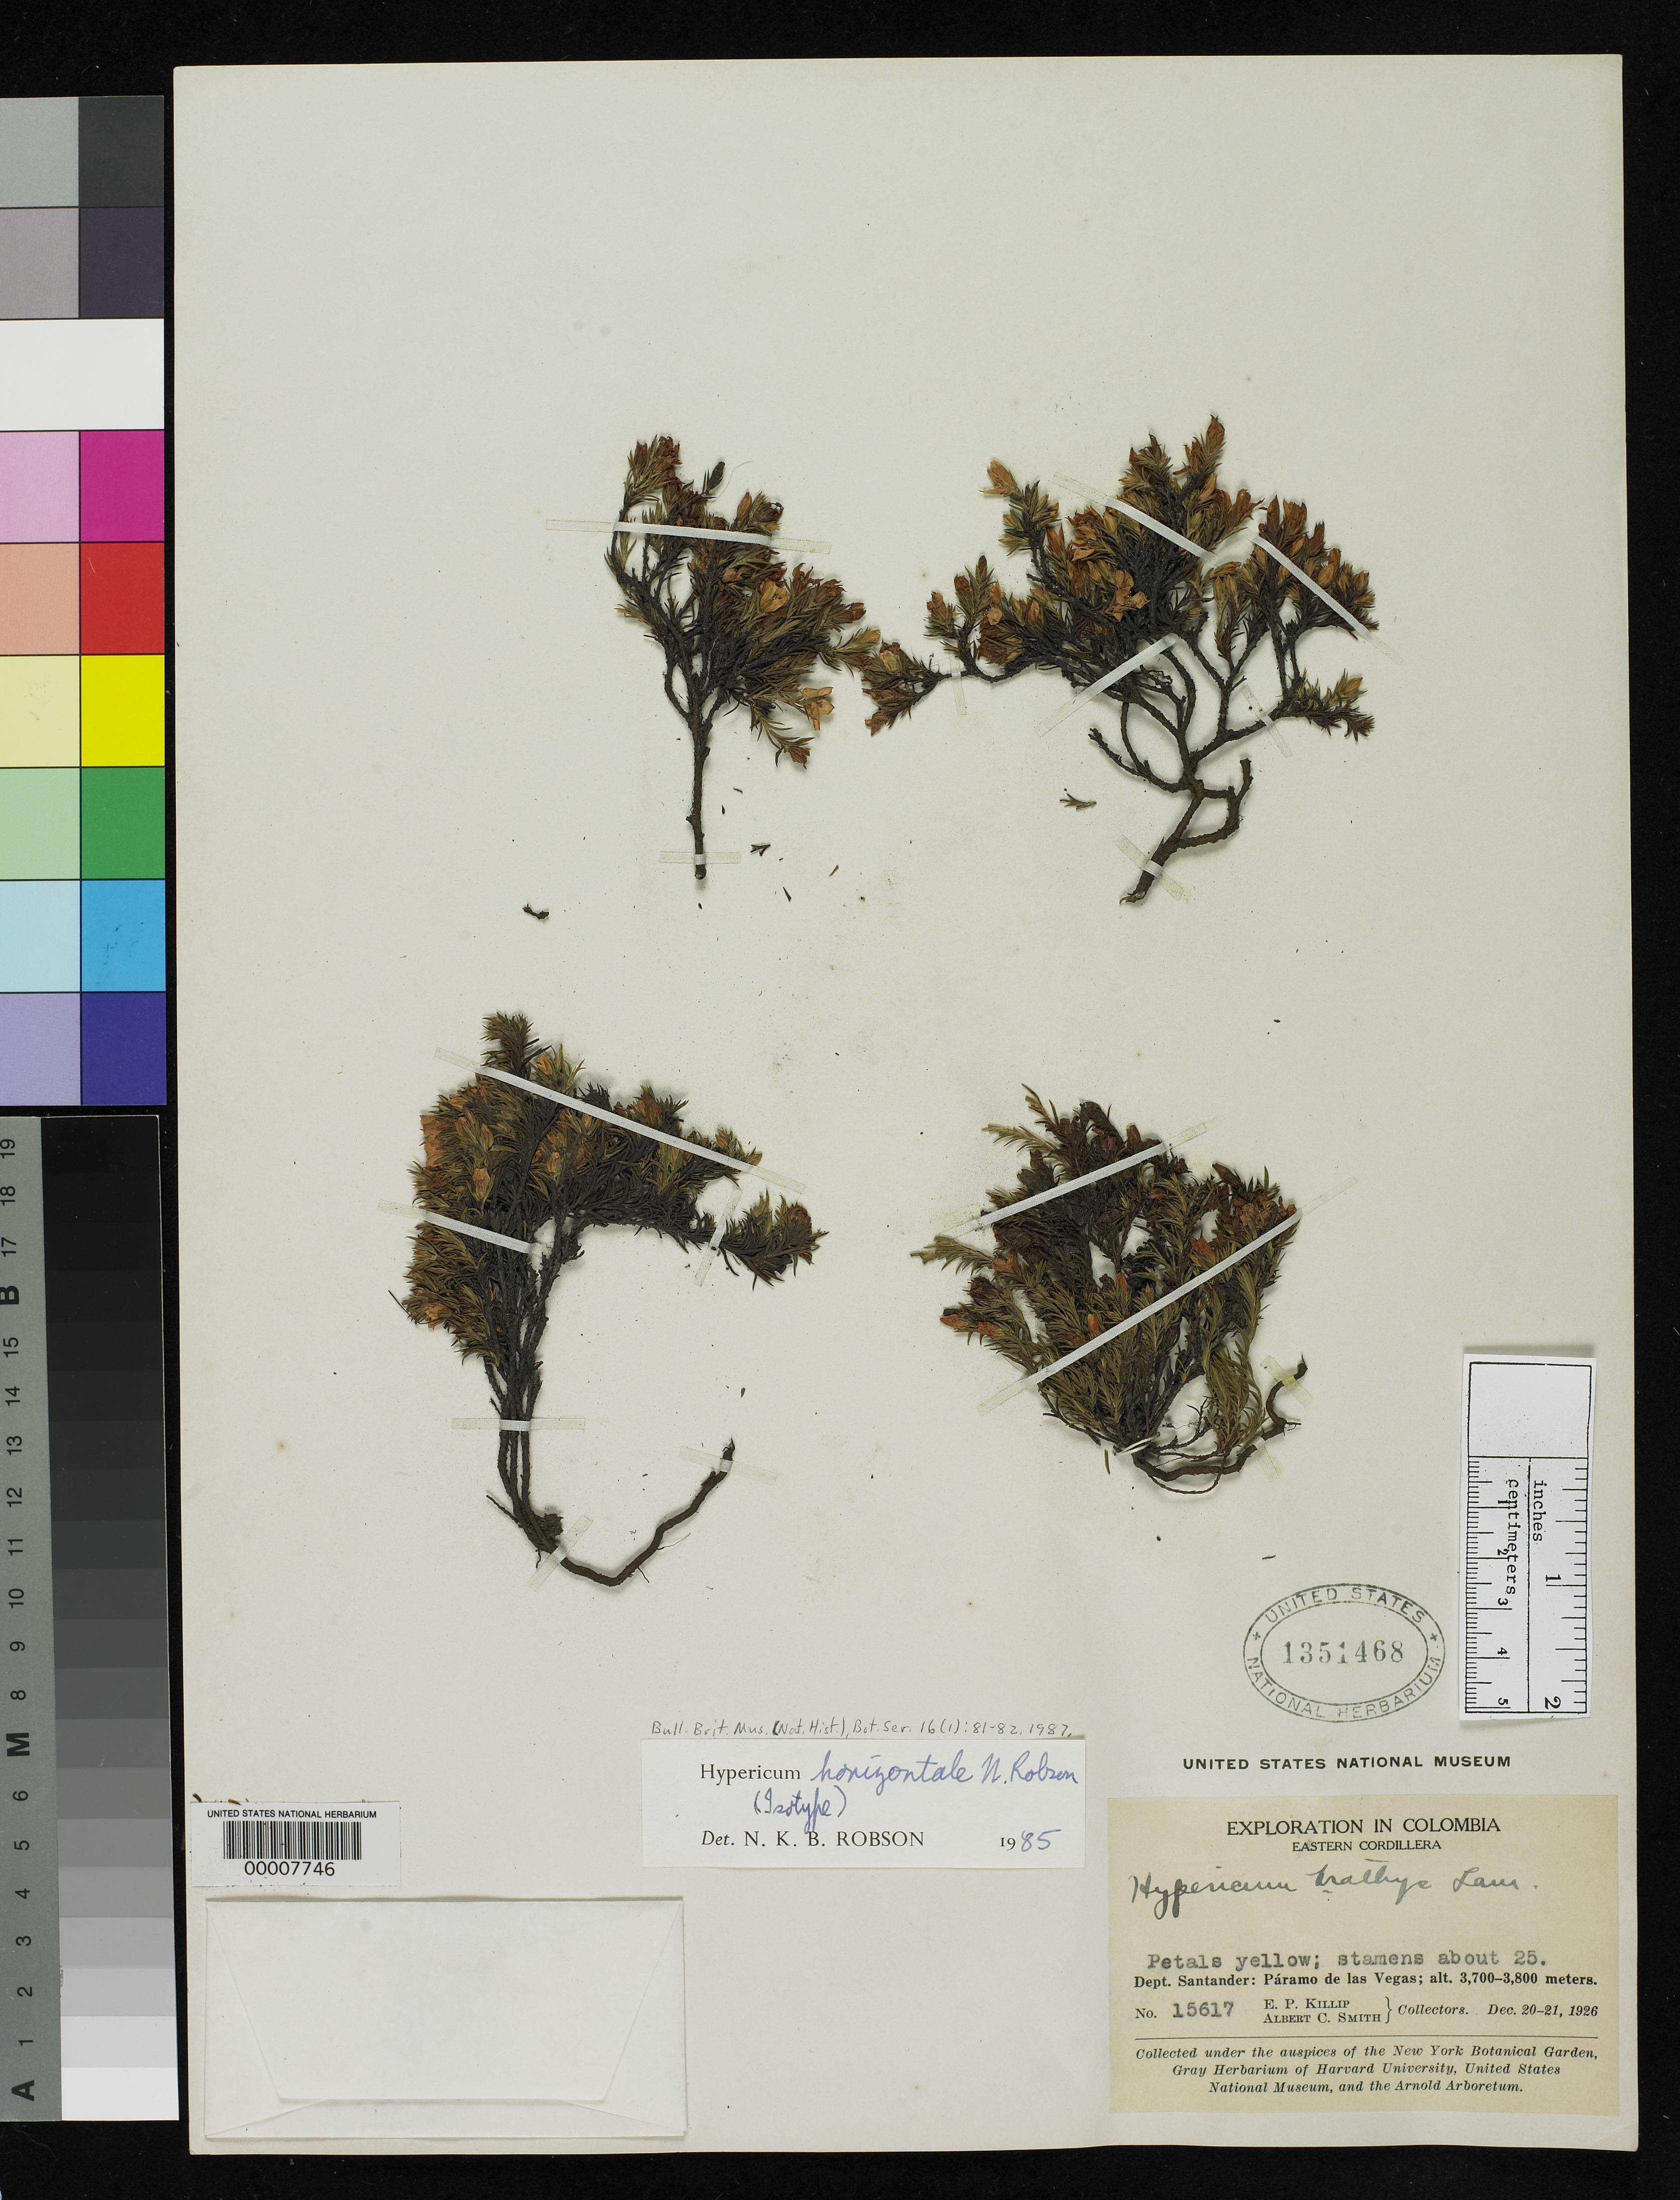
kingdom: Plantae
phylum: Tracheophyta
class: Magnoliopsida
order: Malpighiales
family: Hypericaceae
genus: Hypericum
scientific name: Hypericum horizontale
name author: N. Robson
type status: Isotype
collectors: E. P. Killip & A. C. Smith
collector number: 15617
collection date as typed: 20 Dec 1926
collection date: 1926-12-20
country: Colombia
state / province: Santander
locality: Paramo de Las Vegas.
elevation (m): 3700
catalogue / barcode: US 1351468